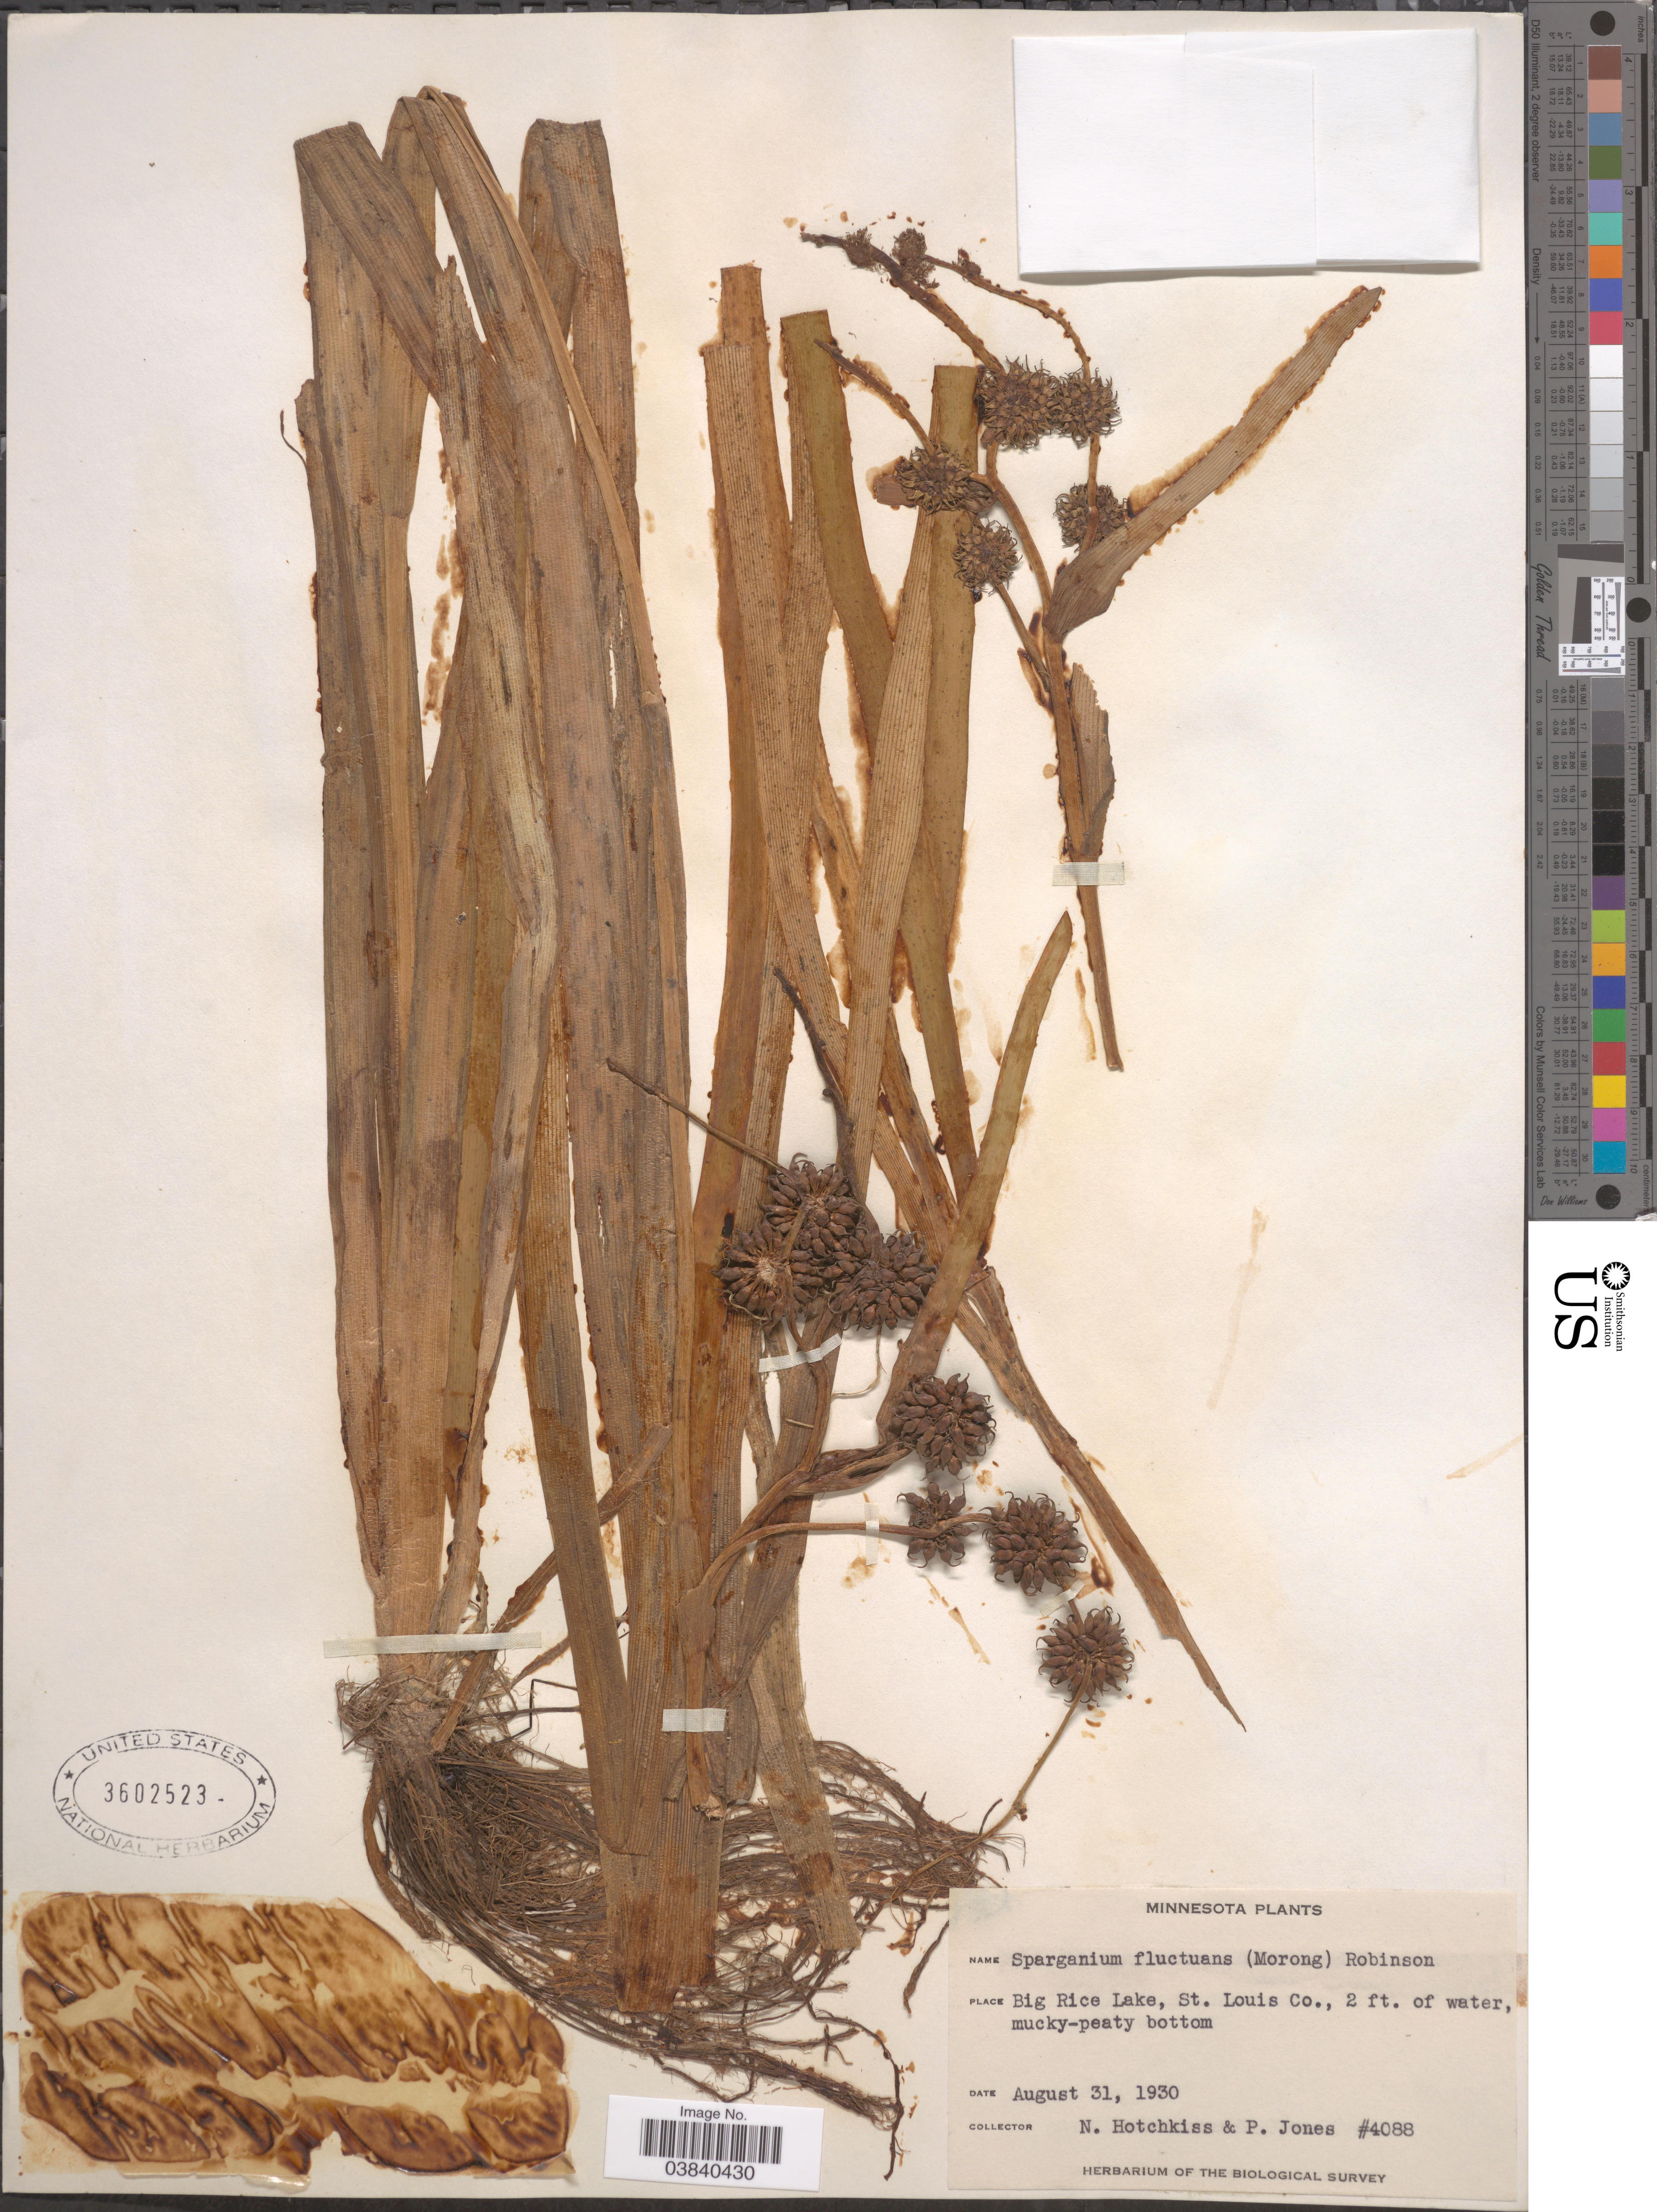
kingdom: Plantae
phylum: Tracheophyta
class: Liliopsida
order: Poales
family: Typhaceae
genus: Sparganium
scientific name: Sparganium fluctuans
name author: (Engelm.) B.L. Rob.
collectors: N. Hotchkiss & P. Jones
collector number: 4088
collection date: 1930-08-31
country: United States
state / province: Minnesota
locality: Big Rice Lake, St. Louis Co.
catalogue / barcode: US 3602523